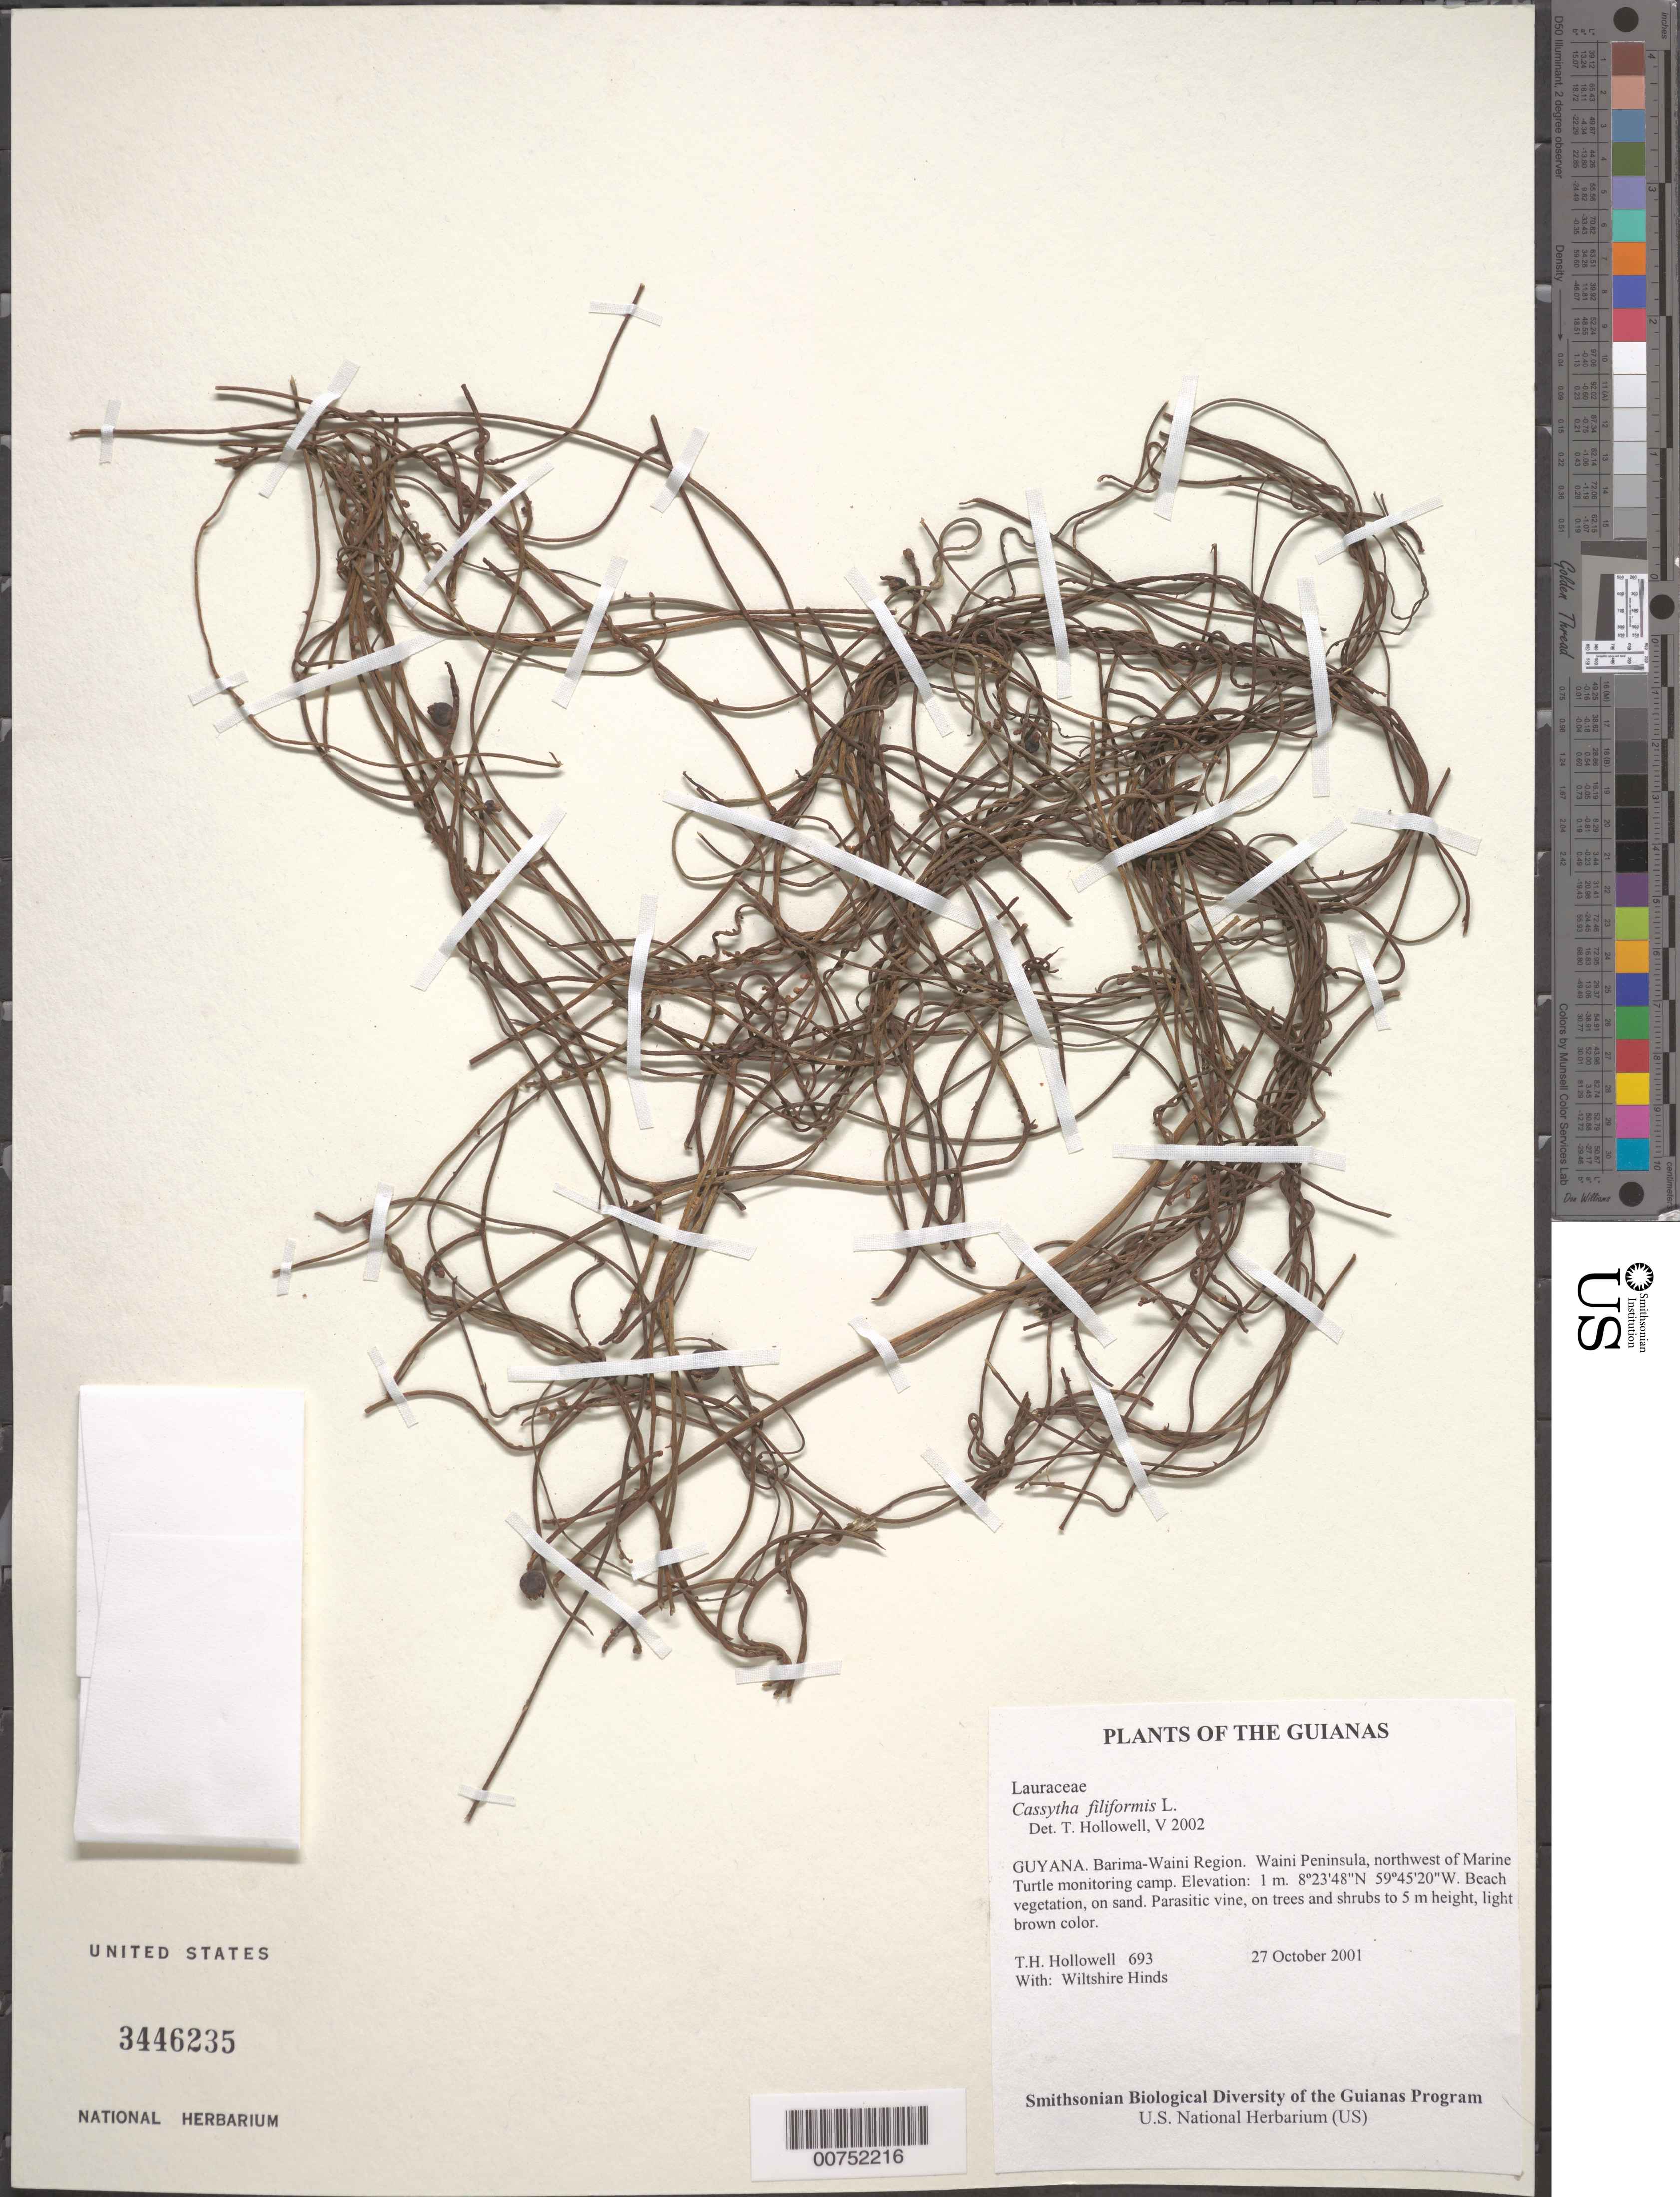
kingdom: Plantae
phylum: Tracheophyta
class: Magnoliopsida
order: Laurales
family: Lauraceae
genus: Cassytha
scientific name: Cassytha filiformis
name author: L.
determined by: Hollowell, T. H., (BOT), Smithsonian Institution - National Museum of Natural History (UNITED STATES)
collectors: T. Hollowell & W. Hinds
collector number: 693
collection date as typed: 27 October 2001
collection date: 2001-10-27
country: Guyana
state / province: Barima-Waini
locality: Waini Peninsula, northwest of Marine Turtle monitoring camp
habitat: Beach vegetation, on sand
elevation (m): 1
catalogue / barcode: US 3446235